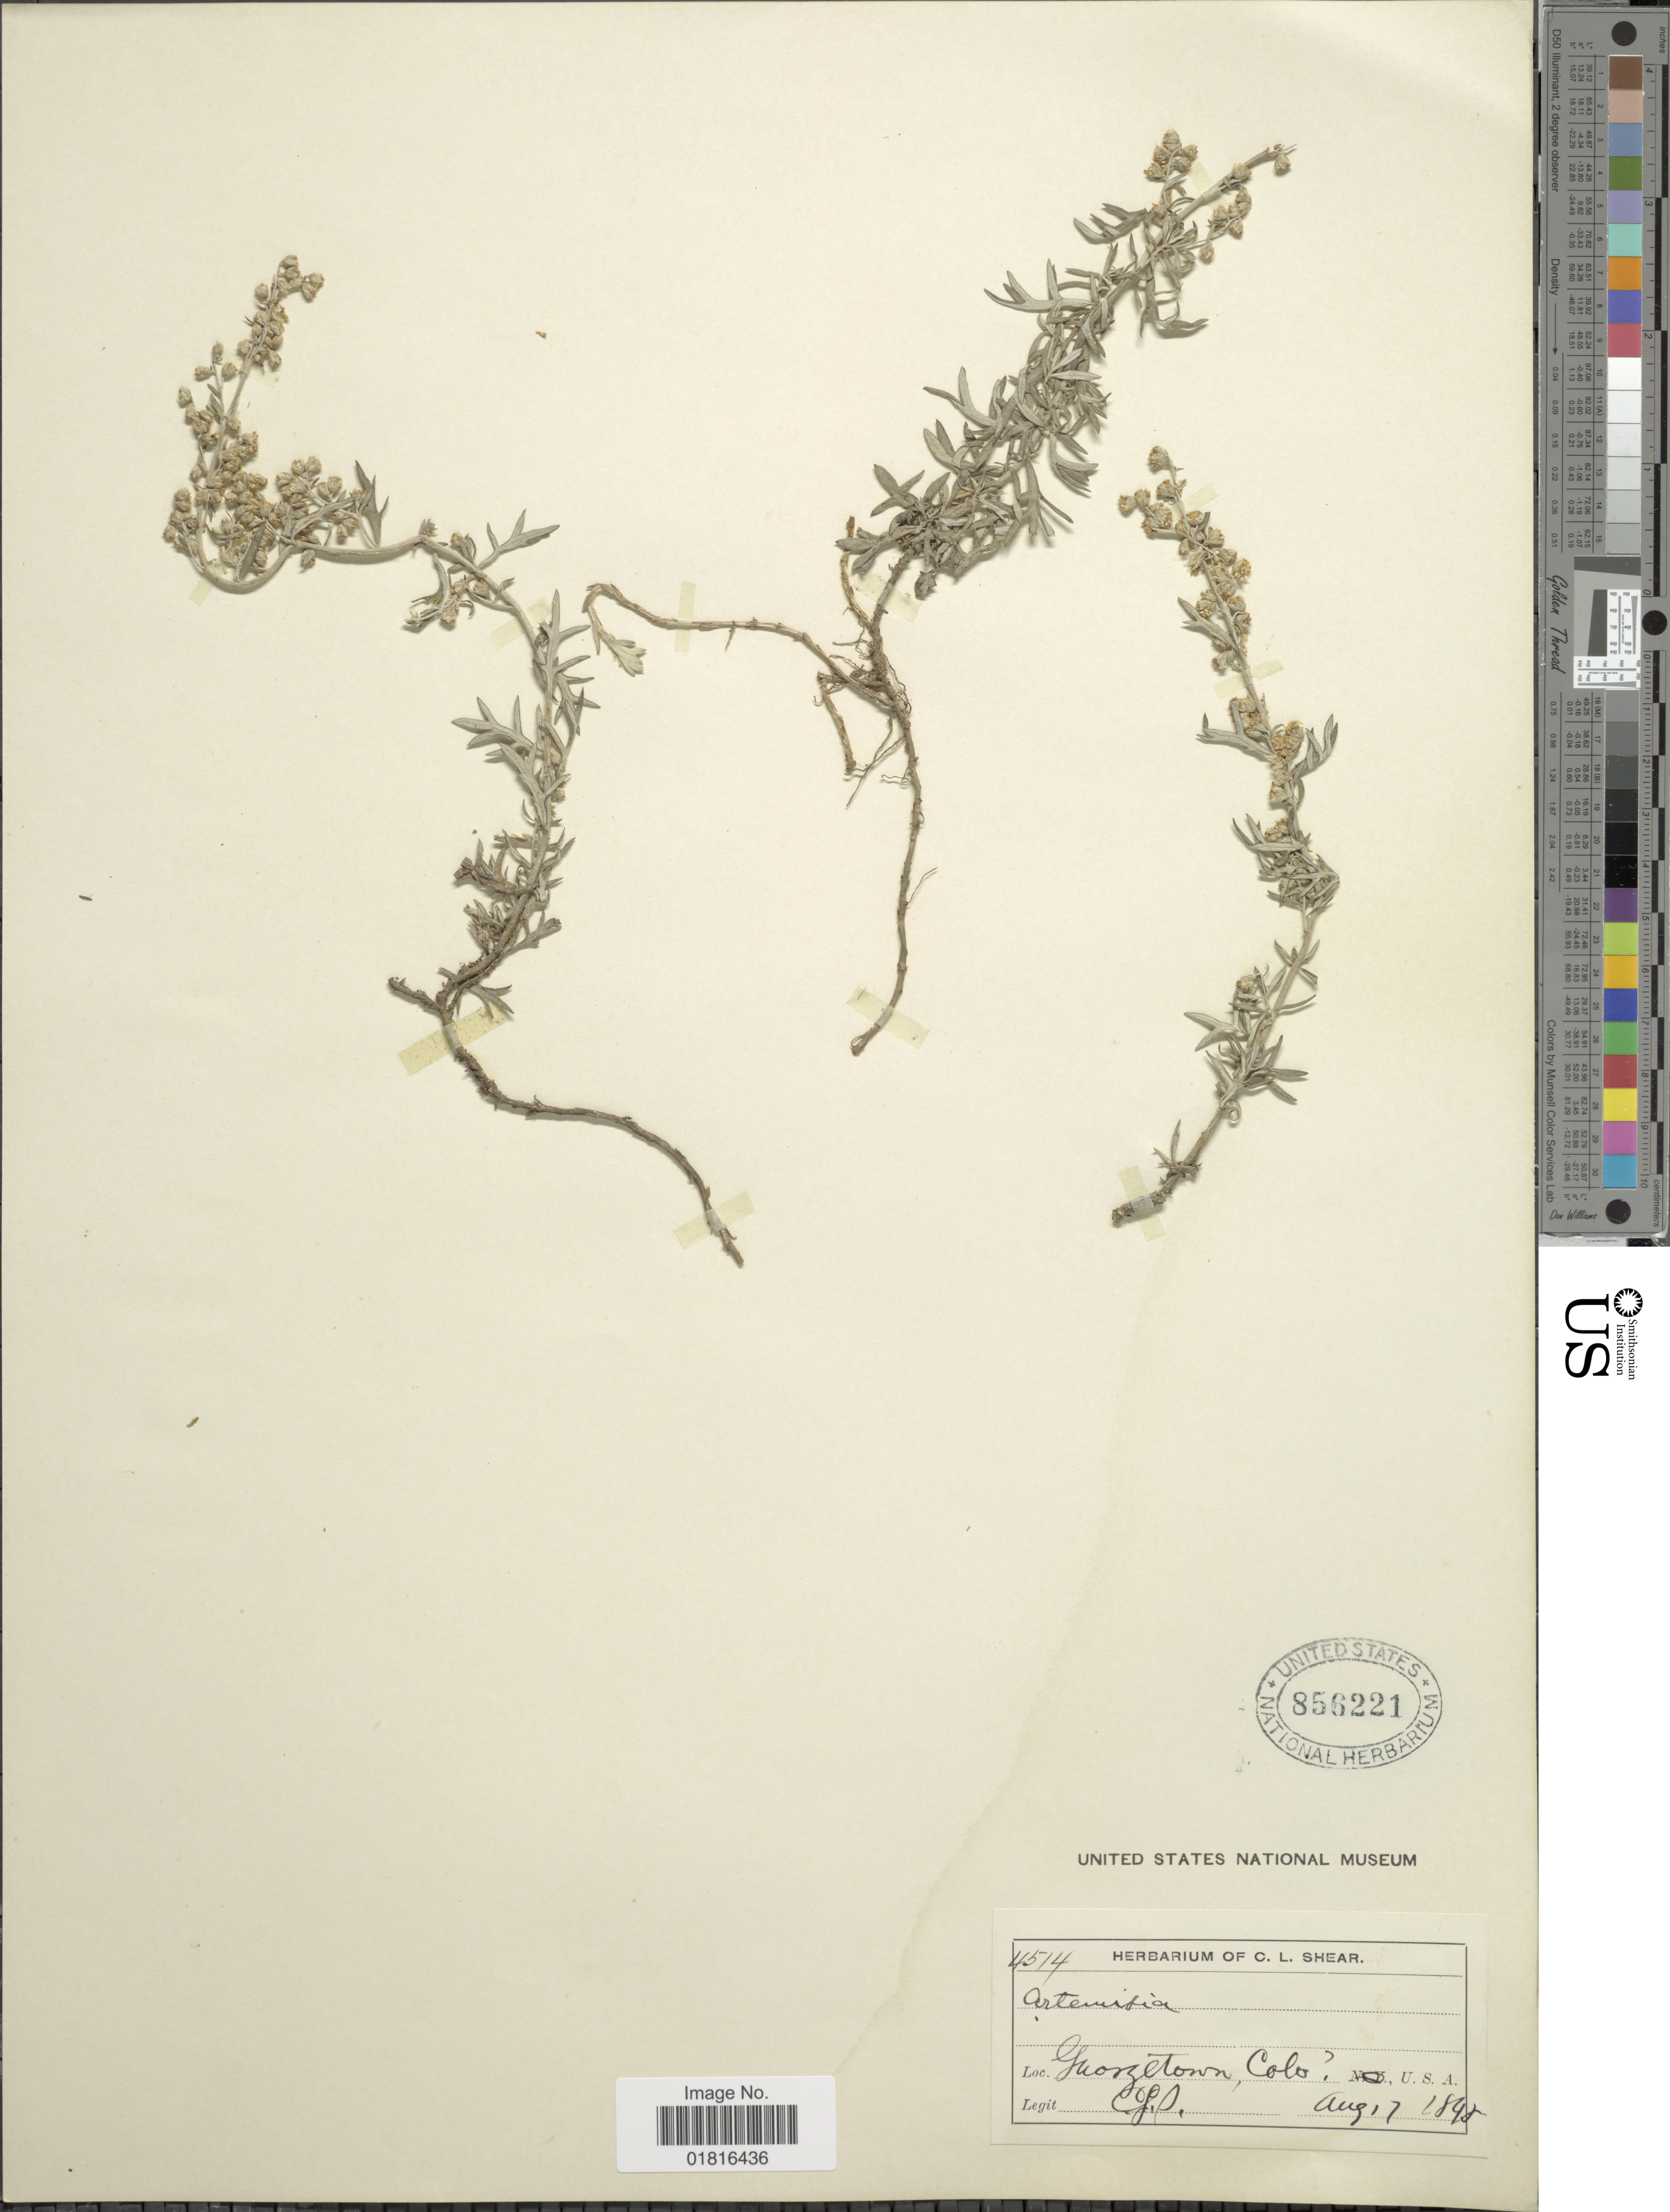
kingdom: Plantae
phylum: Tracheophyta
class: Magnoliopsida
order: Asterales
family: Asteraceae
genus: Artemisia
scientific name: Artemisia michauxiana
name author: Besser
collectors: C. L. Shear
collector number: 4514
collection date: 1895-08-17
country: United States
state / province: Colorado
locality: Guorgetown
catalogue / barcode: US 856221